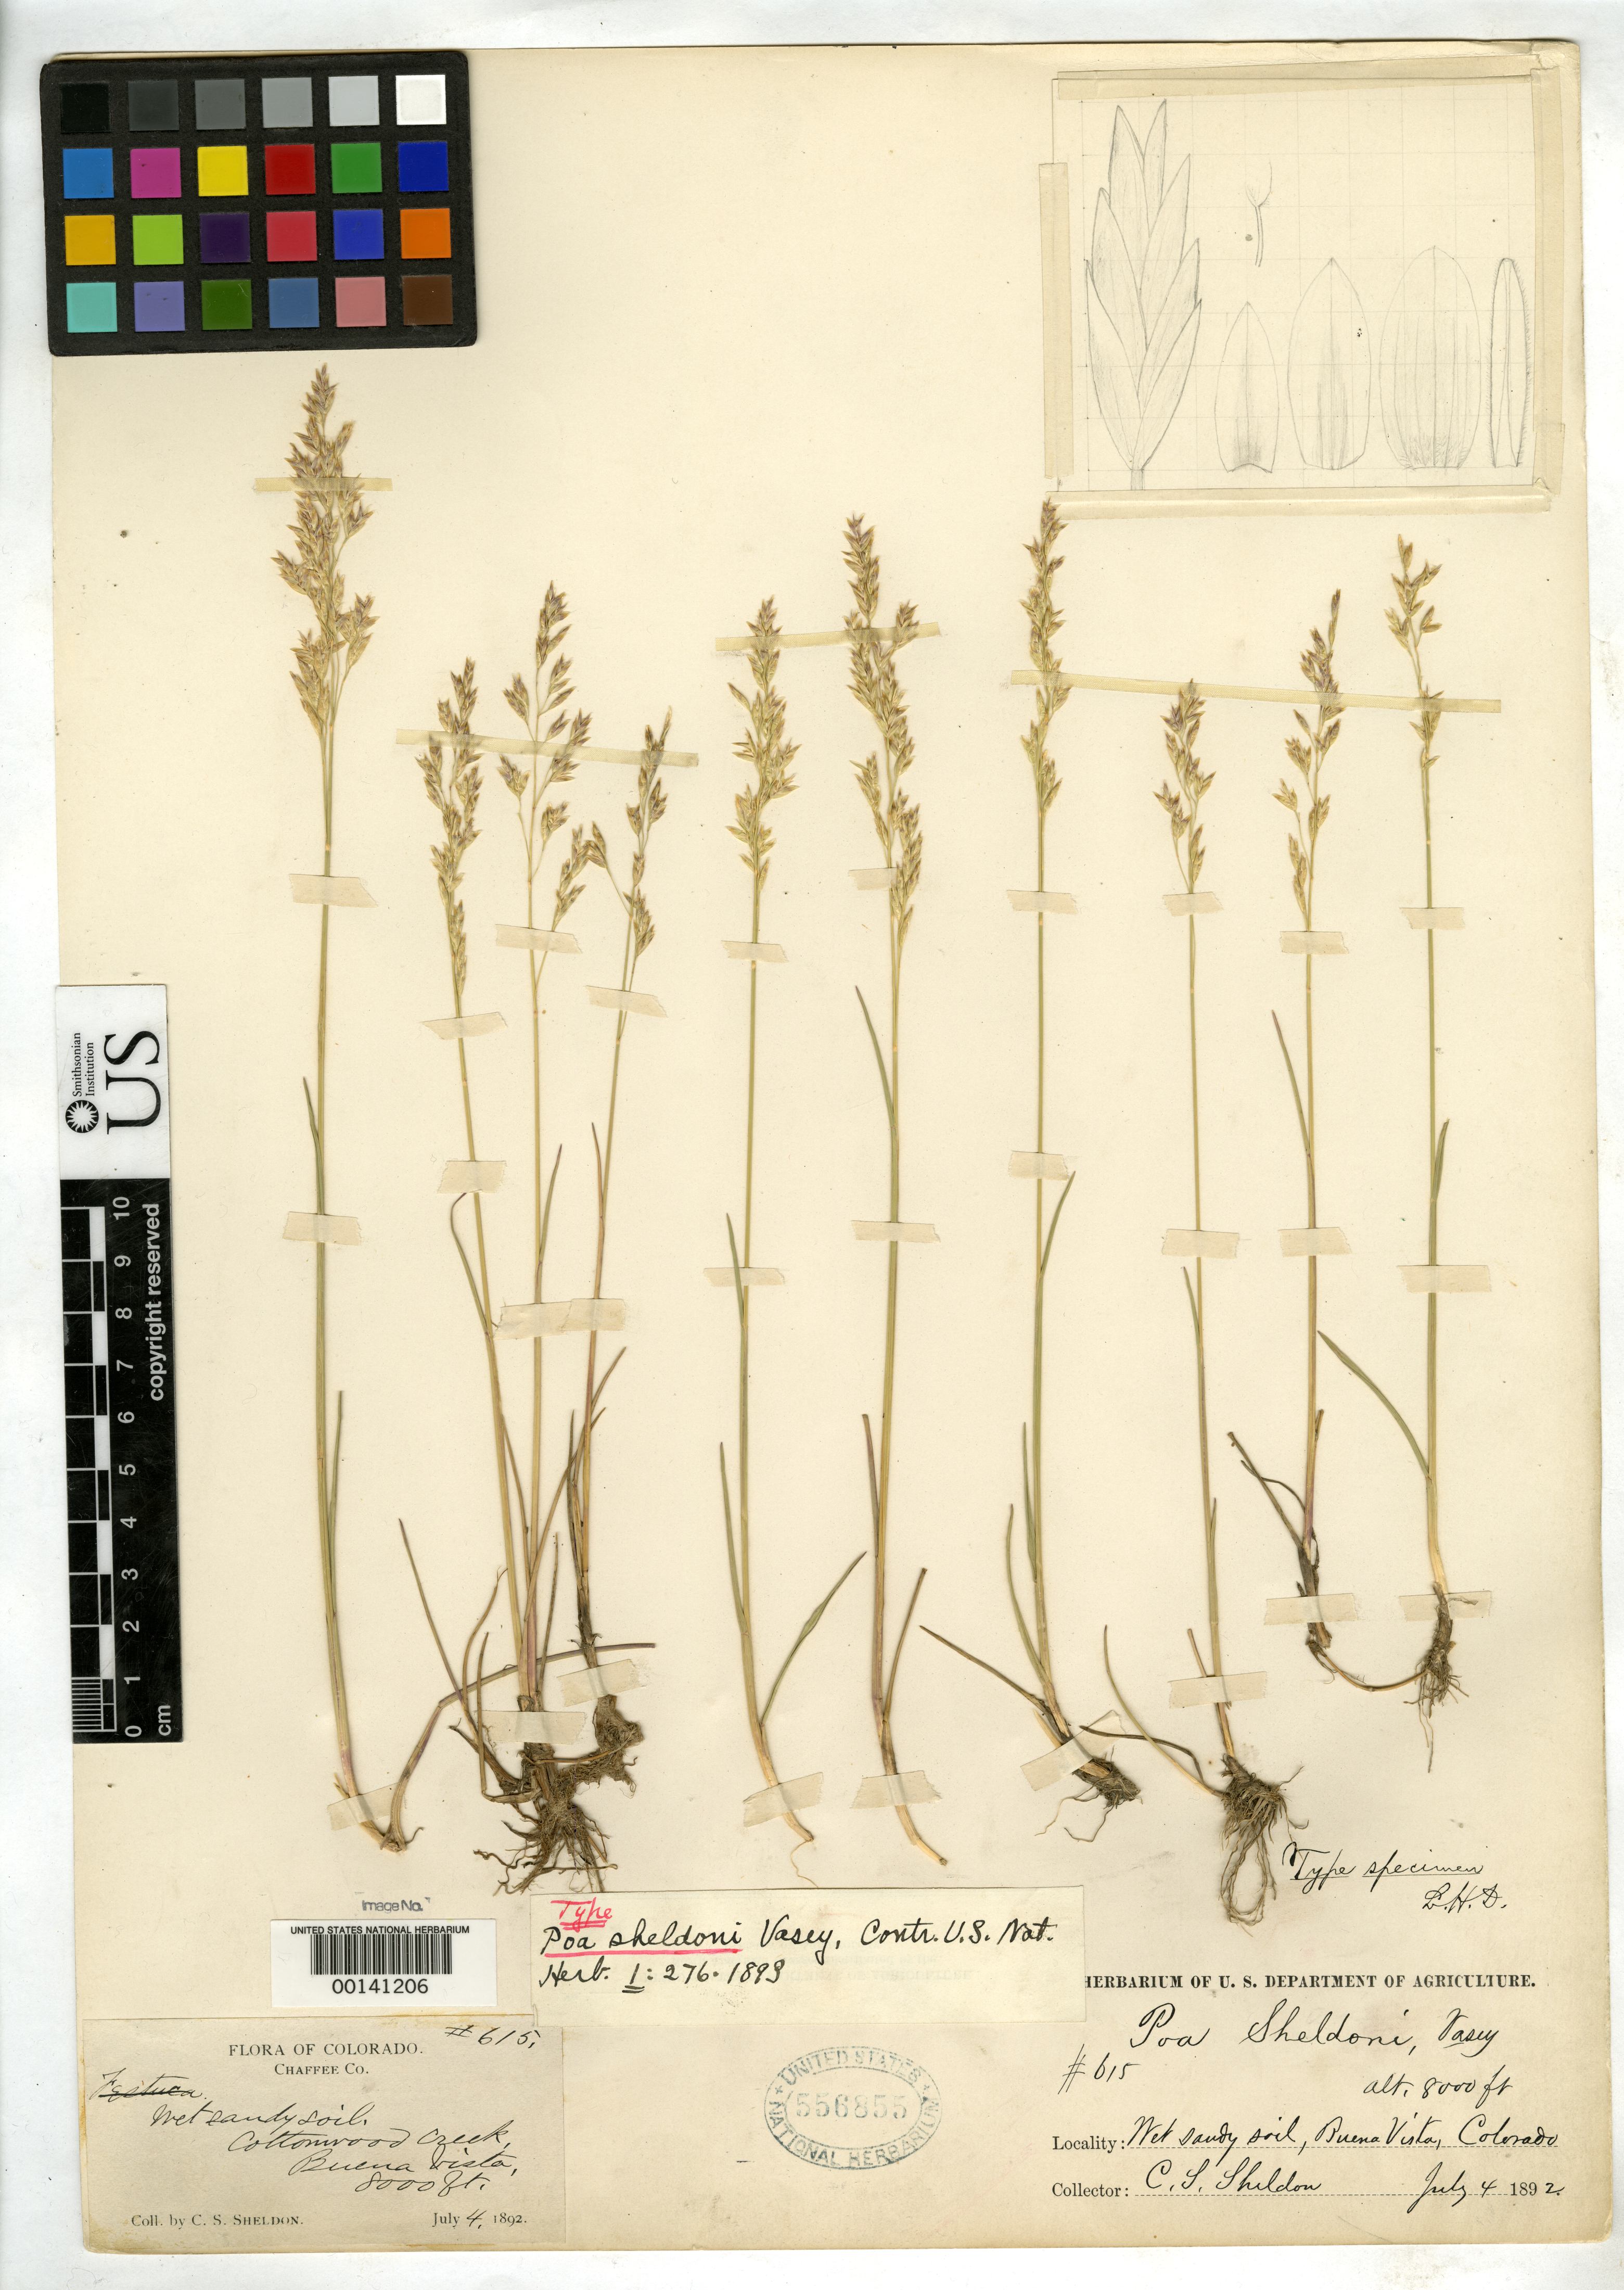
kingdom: Plantae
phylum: Tracheophyta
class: Liliopsida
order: Poales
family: Poaceae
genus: Poa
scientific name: Poa sheldoni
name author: Vasey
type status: Holotype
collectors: C. S. Sheldon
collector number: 615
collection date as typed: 04 Jul 1892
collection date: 1892-07-04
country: United States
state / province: Colorado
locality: Cottonwood Creek, Buena Vista.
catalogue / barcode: US 556855